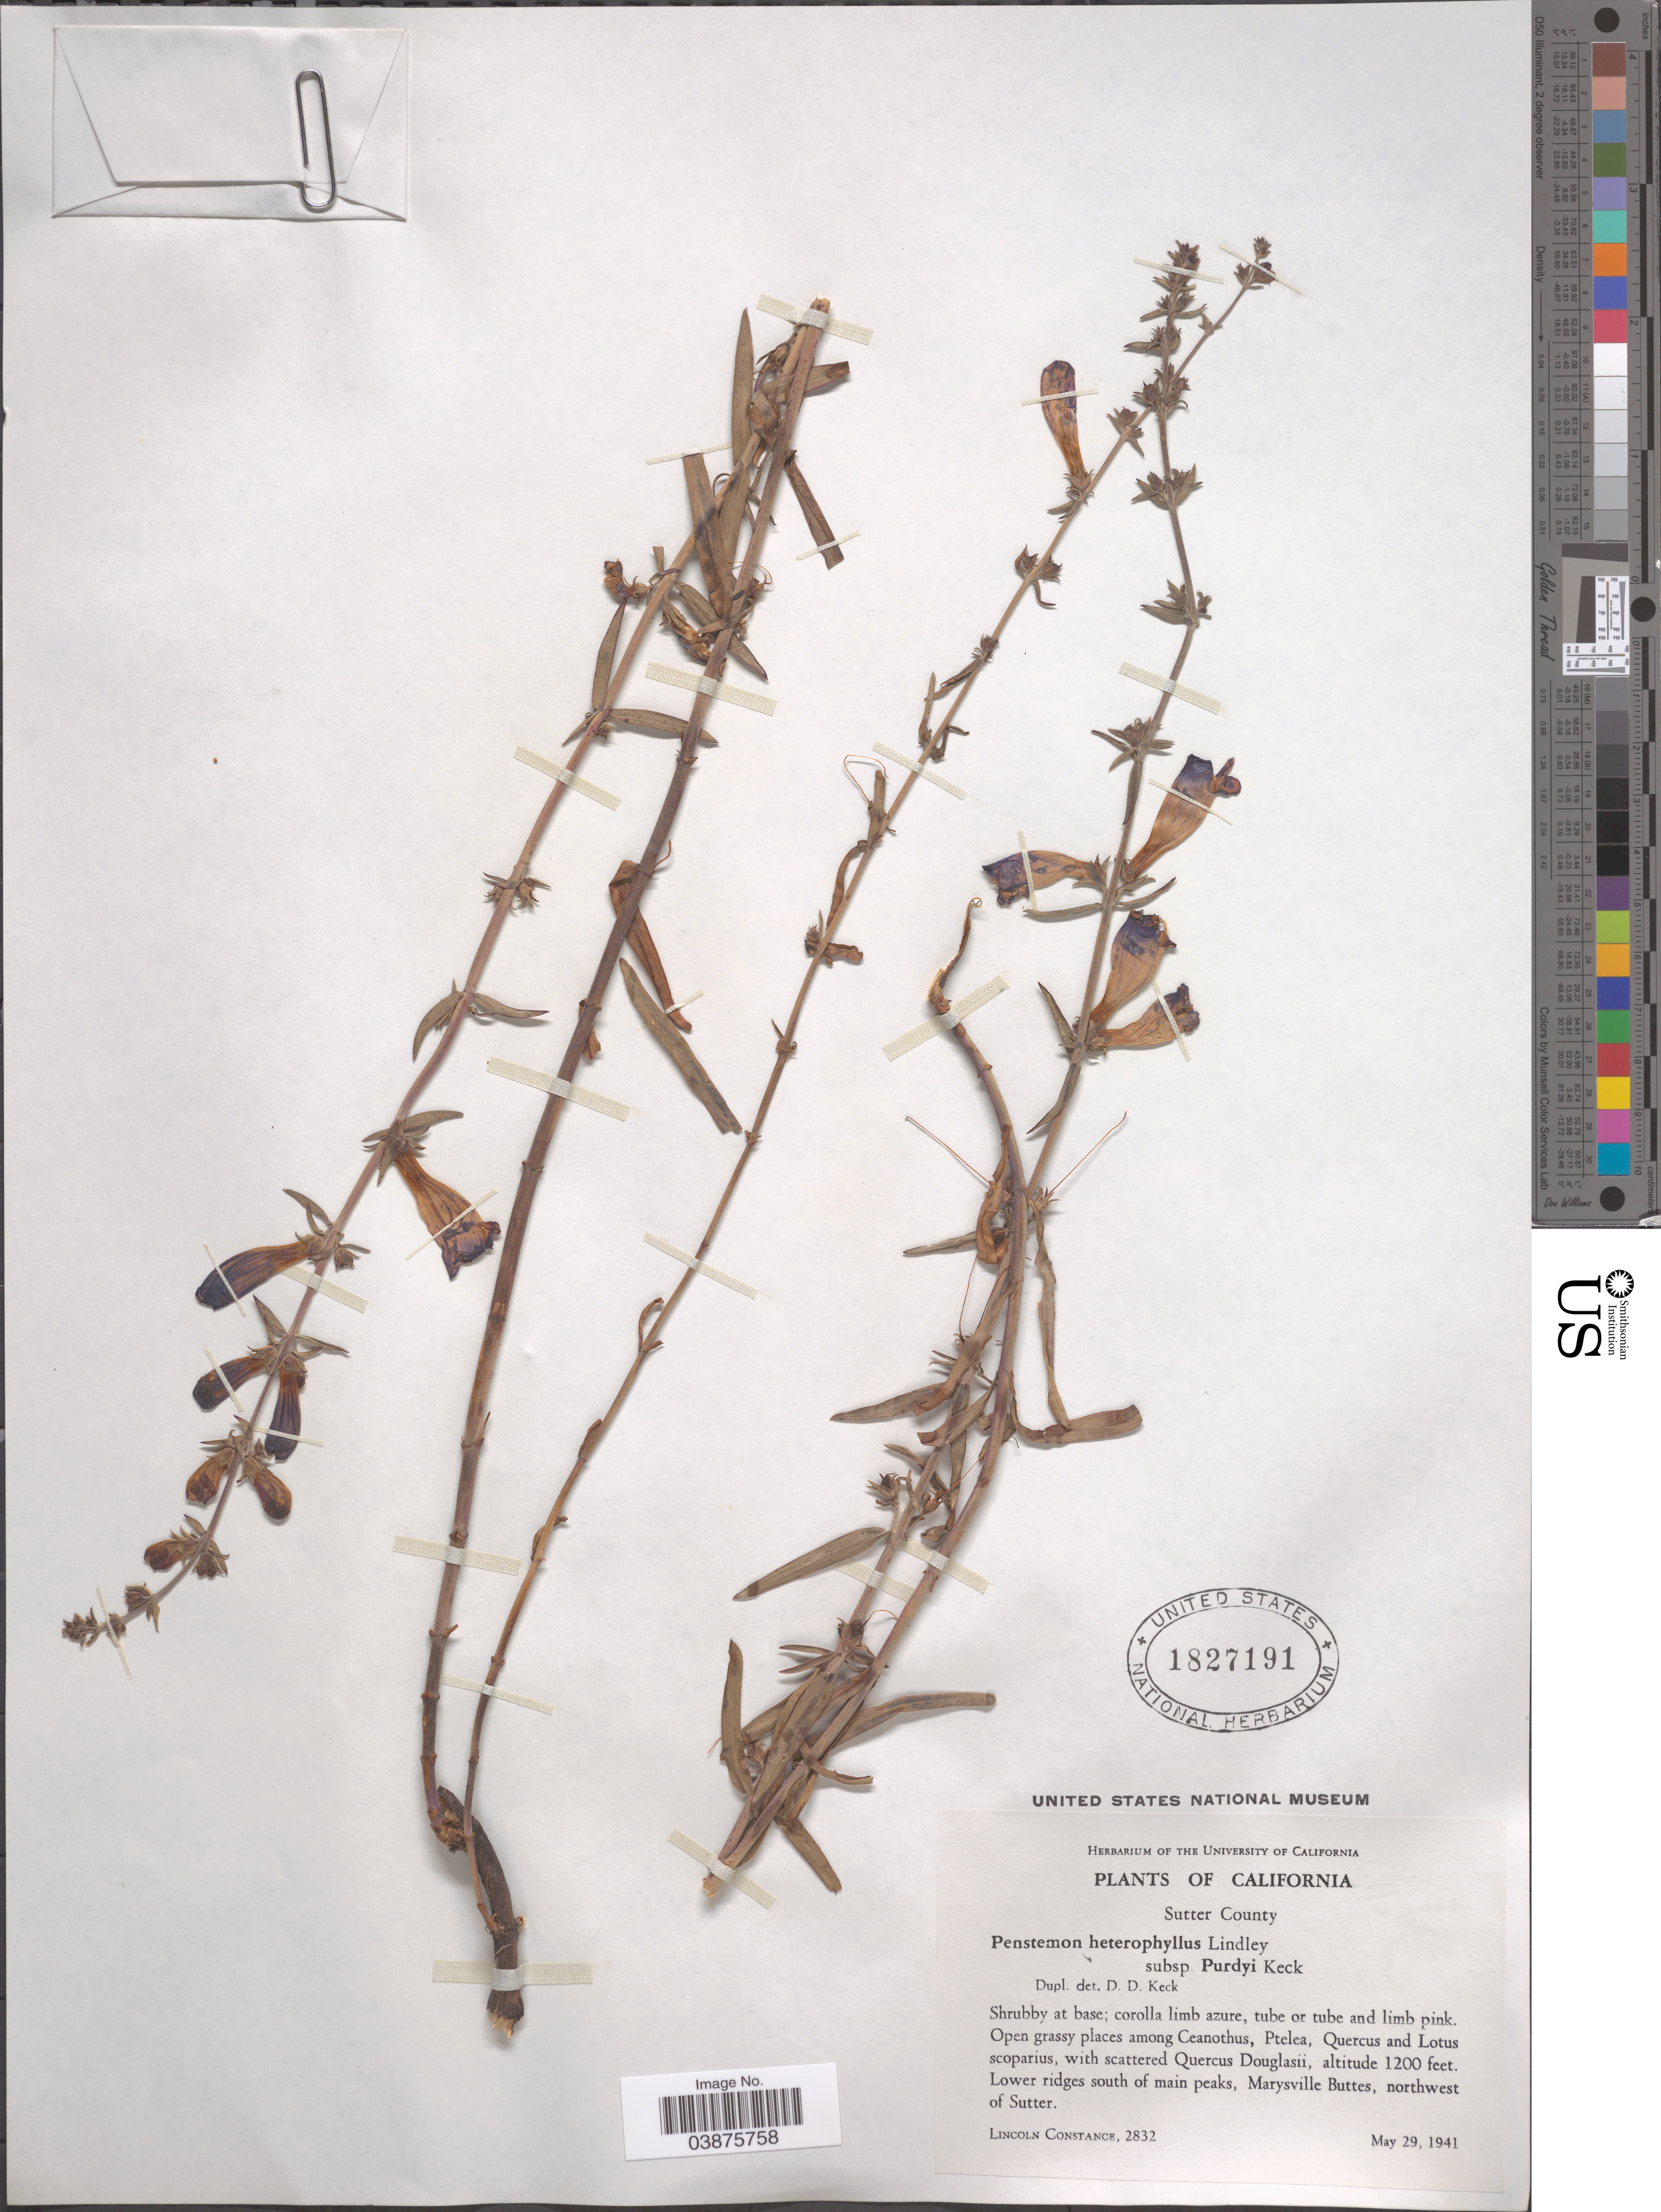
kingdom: Plantae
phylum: Tracheophyta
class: Magnoliopsida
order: Lamiales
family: Plantaginaceae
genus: Penstemon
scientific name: Penstemon heterophyllus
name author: Lindl.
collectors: L. Constance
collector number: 2832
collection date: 1941-05-29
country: United States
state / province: California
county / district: Sutter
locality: Sutter County. Lower ridges south of main peaks, Marysville Buttes, northwest of Sutter.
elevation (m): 366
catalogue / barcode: US 1827191